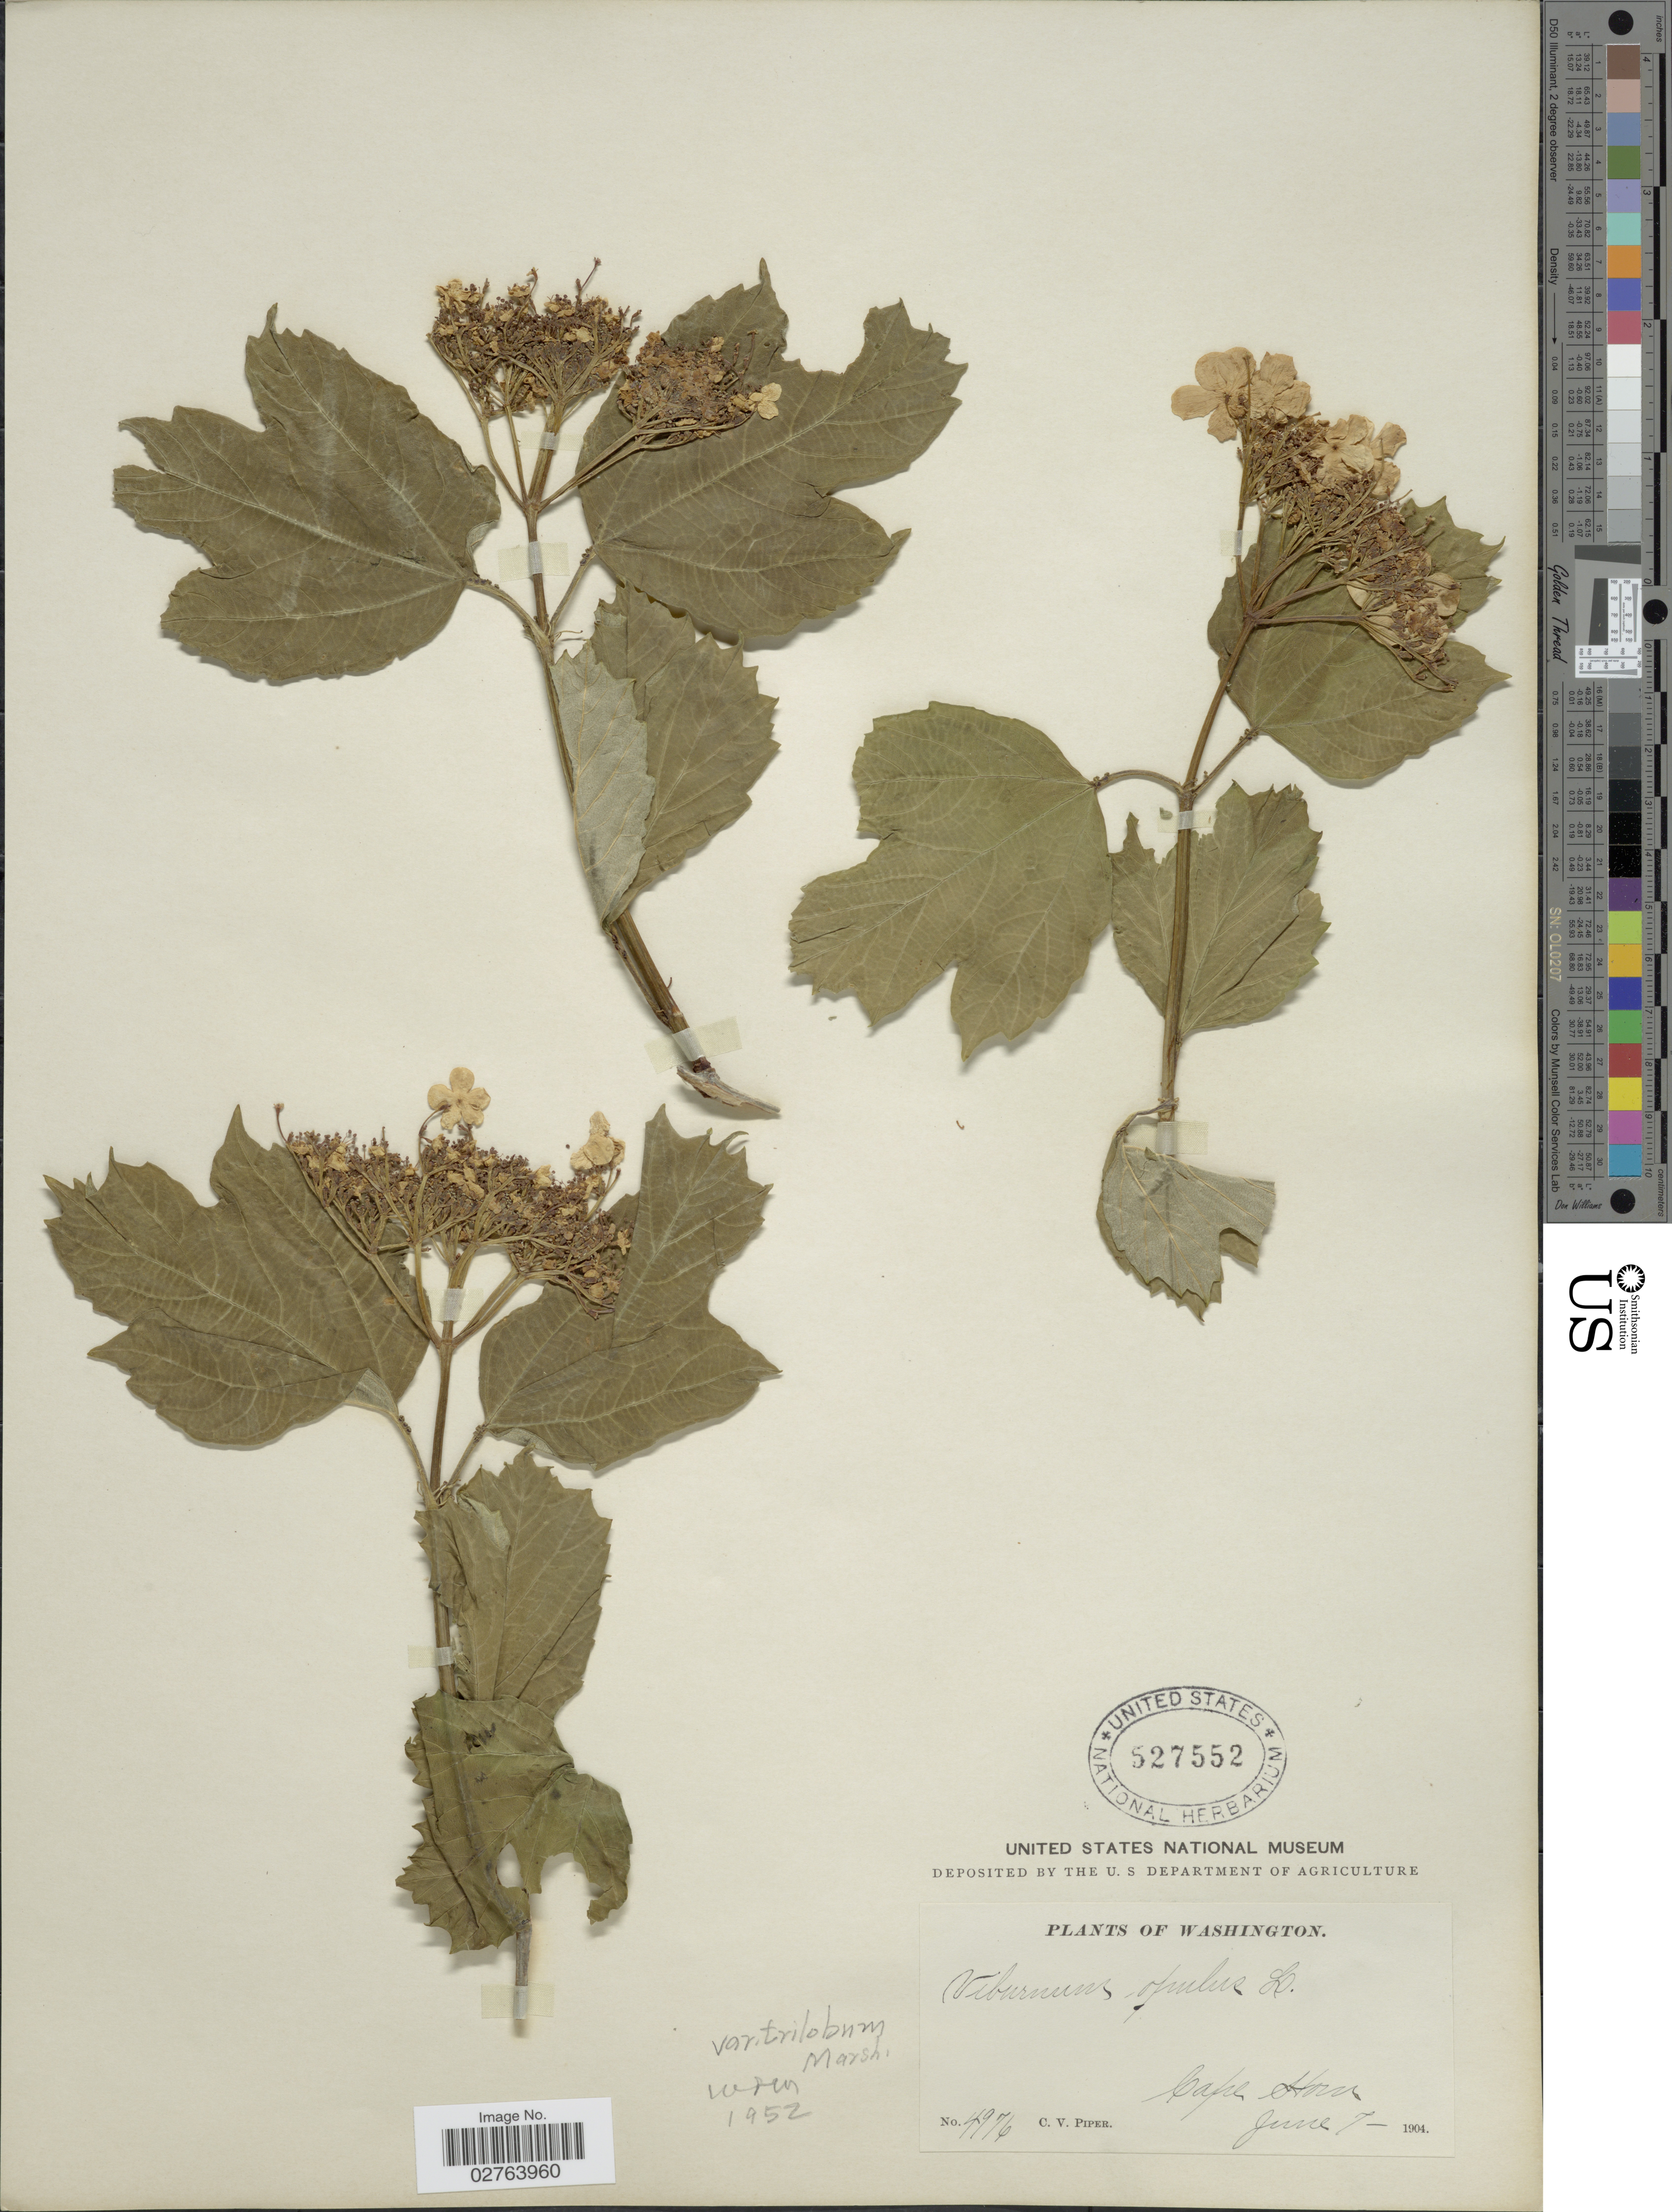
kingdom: Plantae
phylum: Tracheophyta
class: Magnoliopsida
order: Dipsacales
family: Viburnaceae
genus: Viburnum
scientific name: Viburnum opulus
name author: L.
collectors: C. V. Piper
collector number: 4976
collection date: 1904-06-07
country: United States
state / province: Washington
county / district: Skamania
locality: Cape Horn.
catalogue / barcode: US 527552